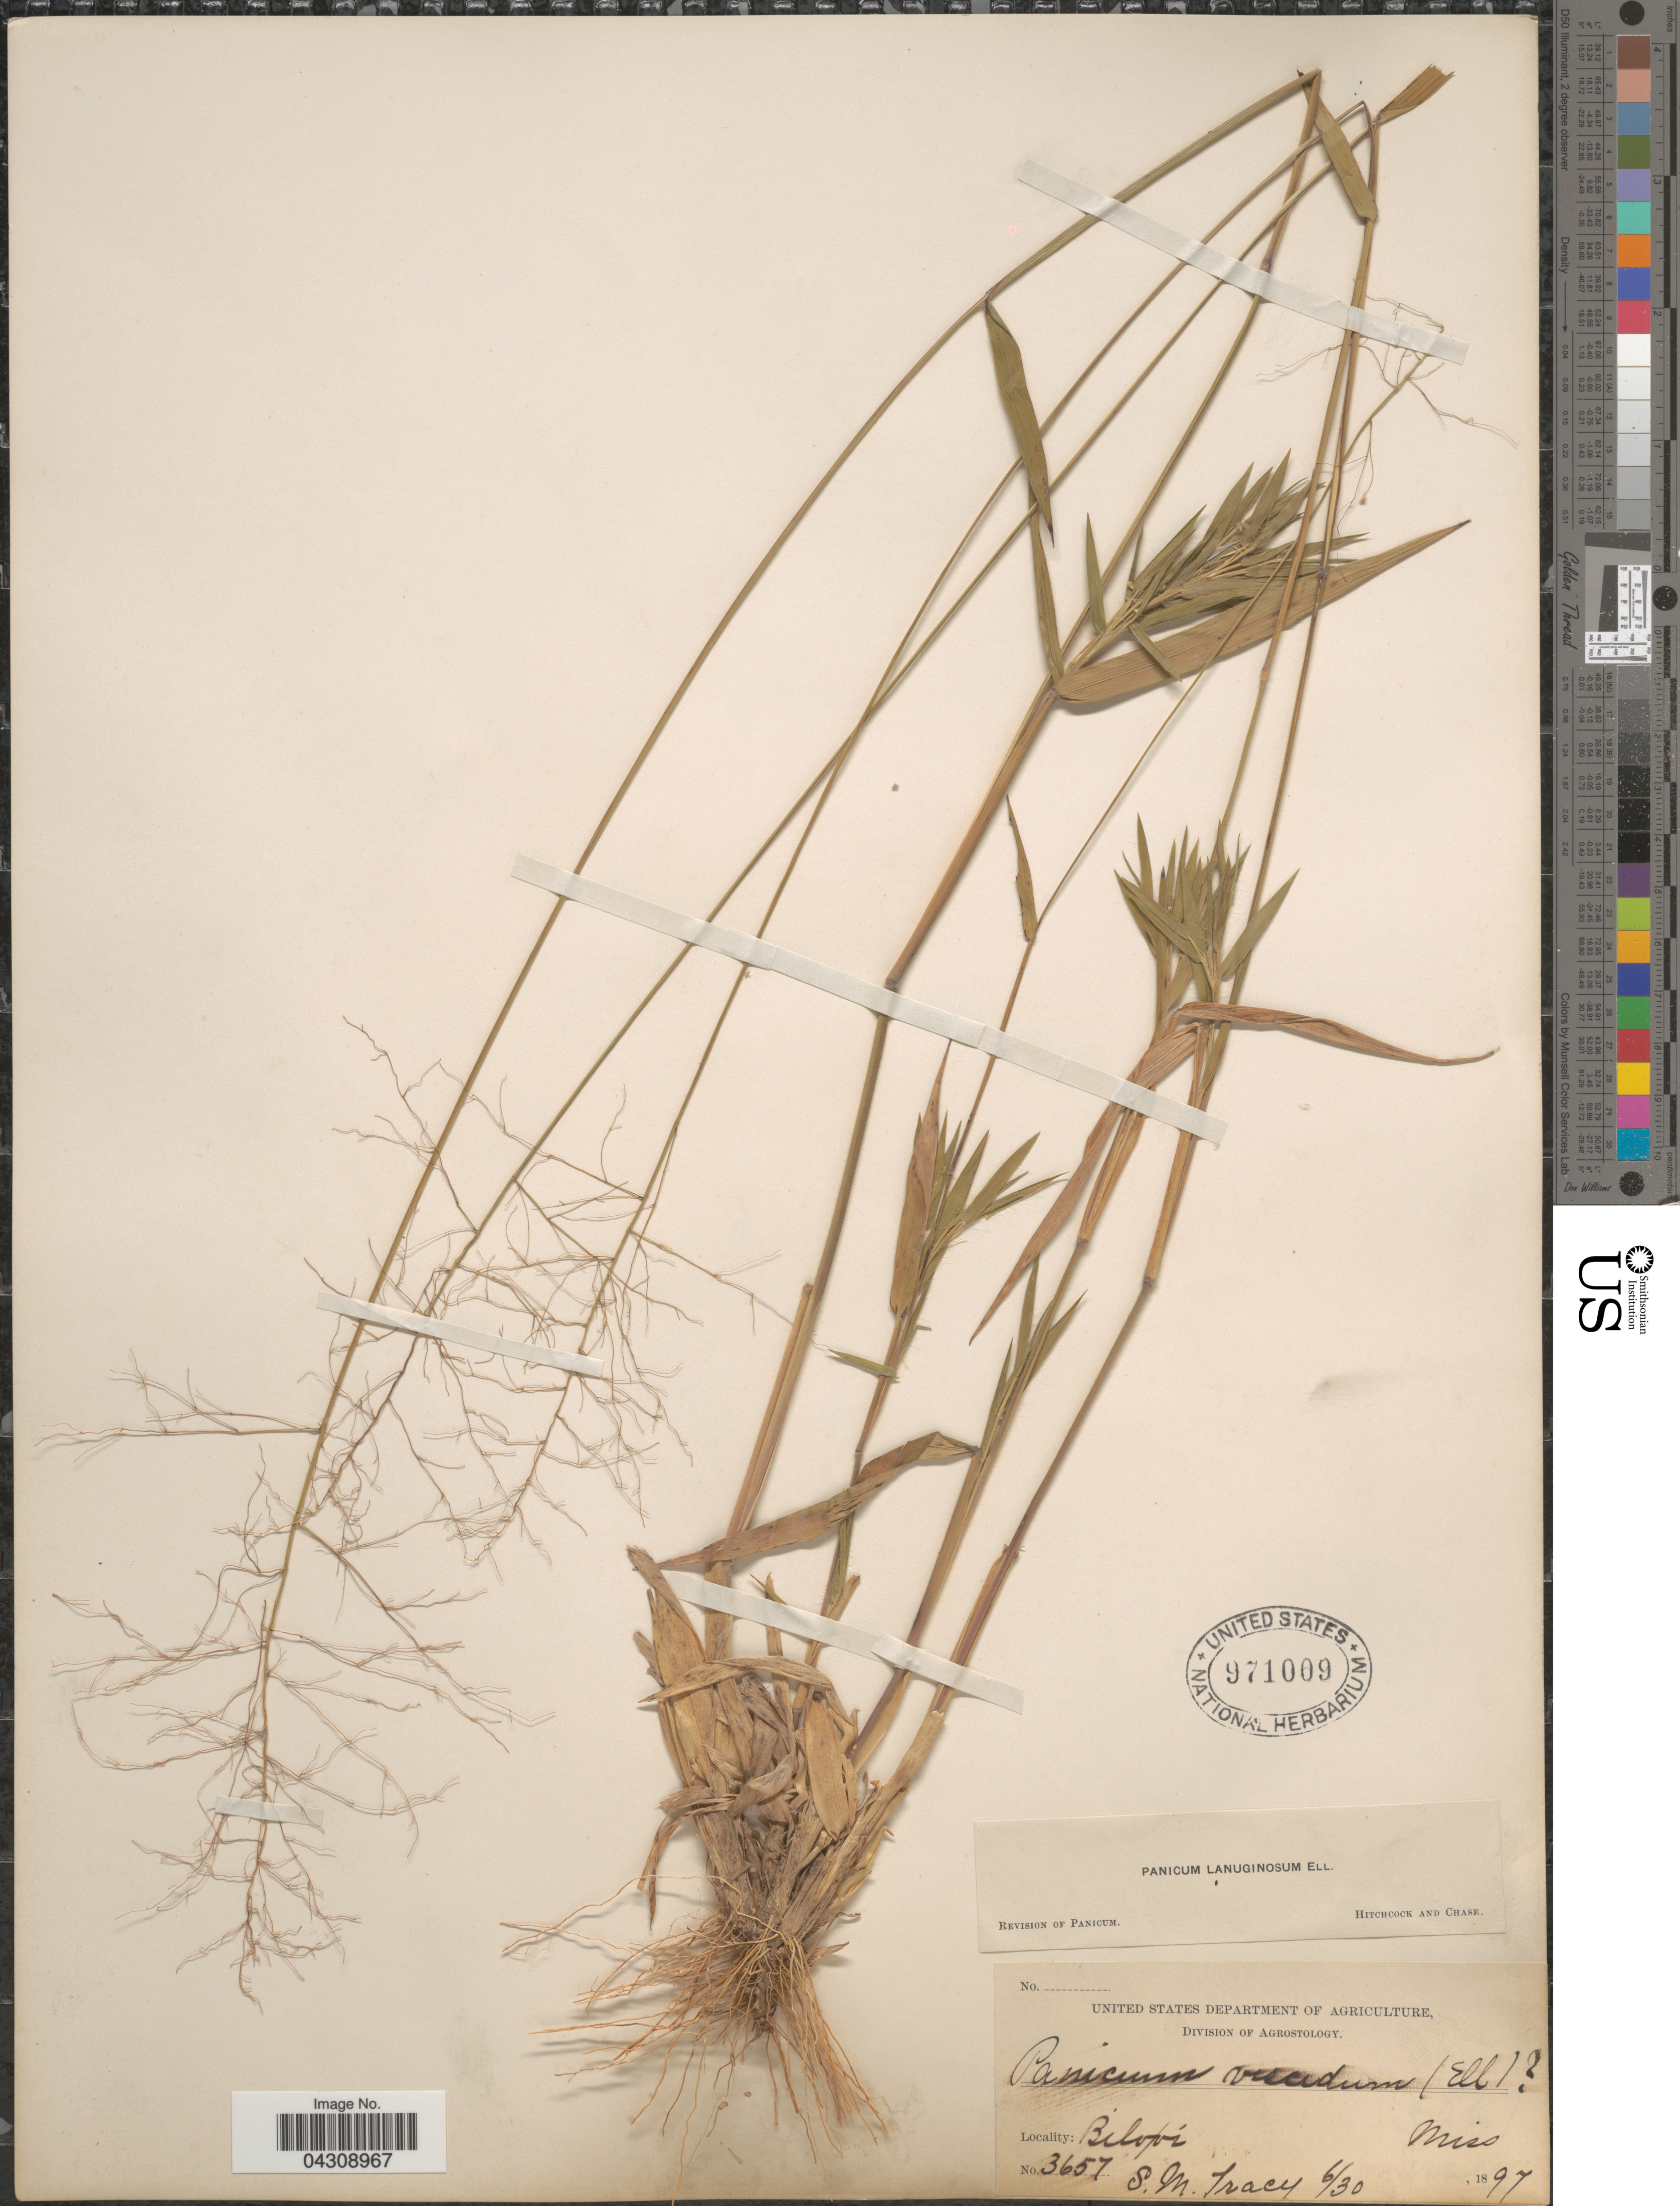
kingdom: Plantae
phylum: Tracheophyta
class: Liliopsida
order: Poales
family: Poaceae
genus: Dichanthelium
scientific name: Dichanthelium acuminatum var. acuminatum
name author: (Sw.) Gould & C.A. Clark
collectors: S. M. Tracy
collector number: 3657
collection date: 1897-06-30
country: United States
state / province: Mississippi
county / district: Harrison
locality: Biloxi.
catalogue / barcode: US 971009